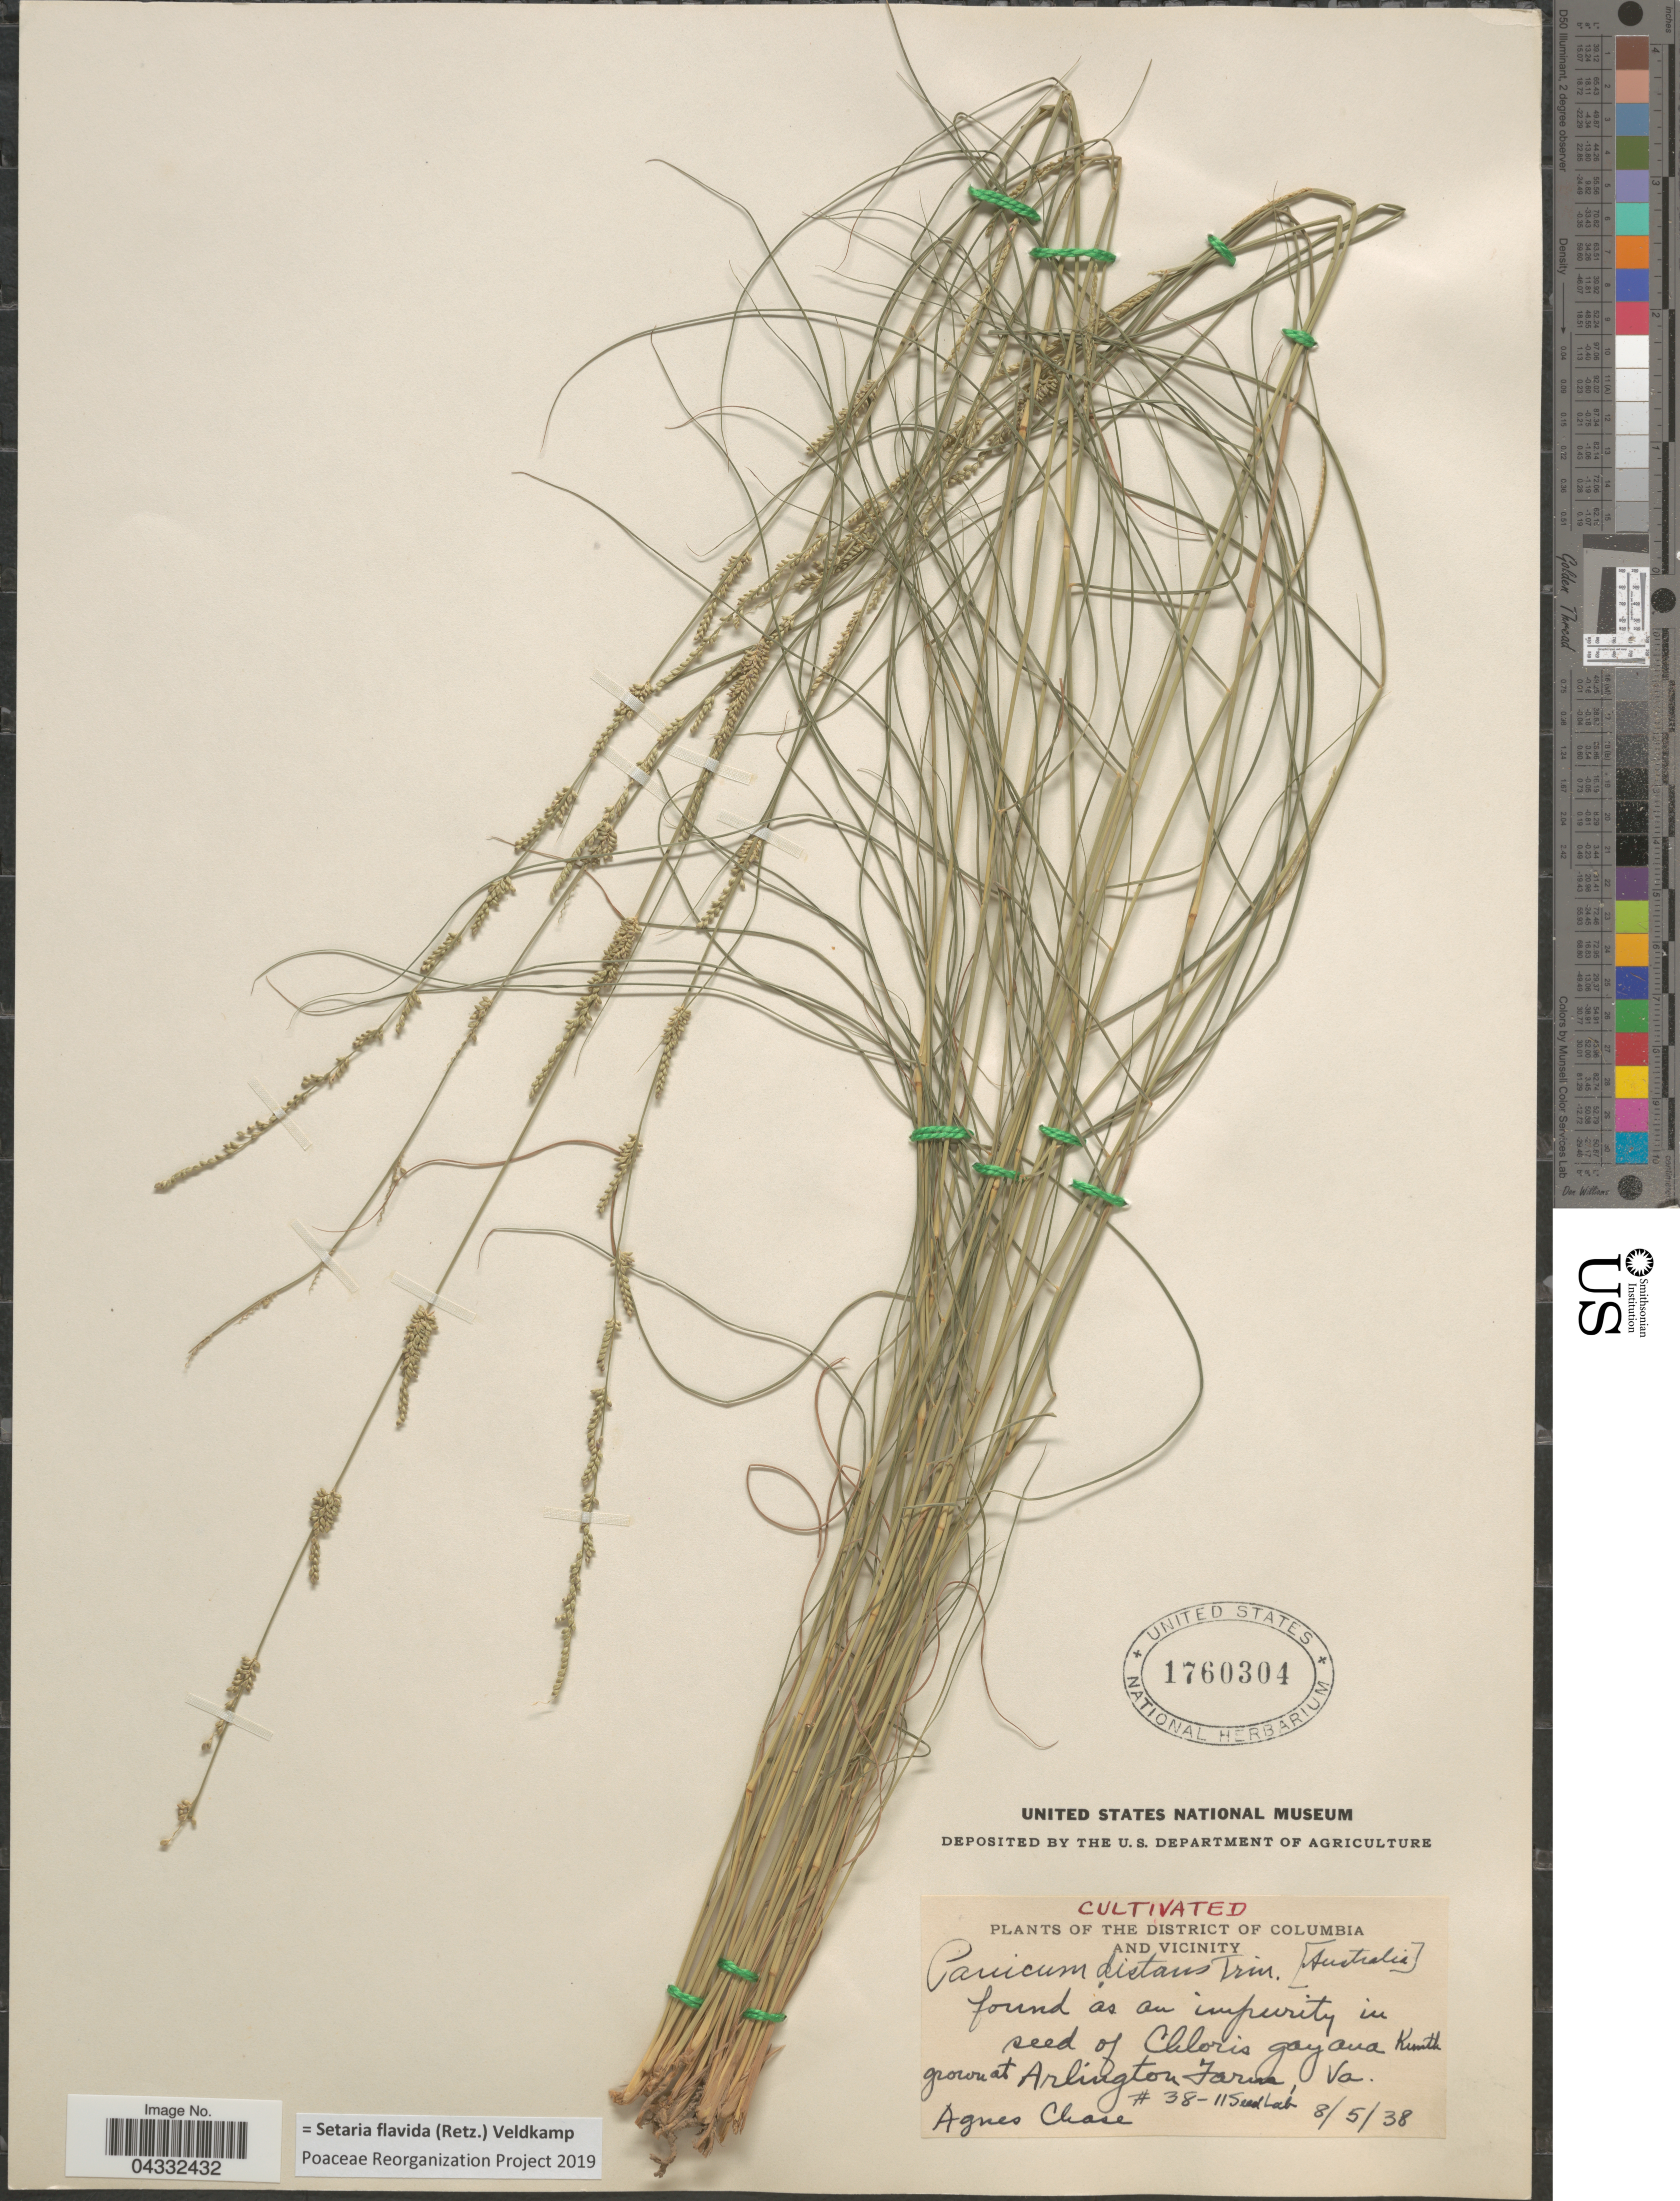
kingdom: Plantae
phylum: Tracheophyta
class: Liliopsida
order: Poales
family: Poaceae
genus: Setaria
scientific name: Setaria flavida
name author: (Retz.) Veldkamp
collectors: A. Chase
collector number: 38-115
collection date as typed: Transcribed d/m/y: 8/5/38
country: United States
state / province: Virginia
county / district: Arlington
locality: Grown at Arlington Farms.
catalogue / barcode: US 1760304